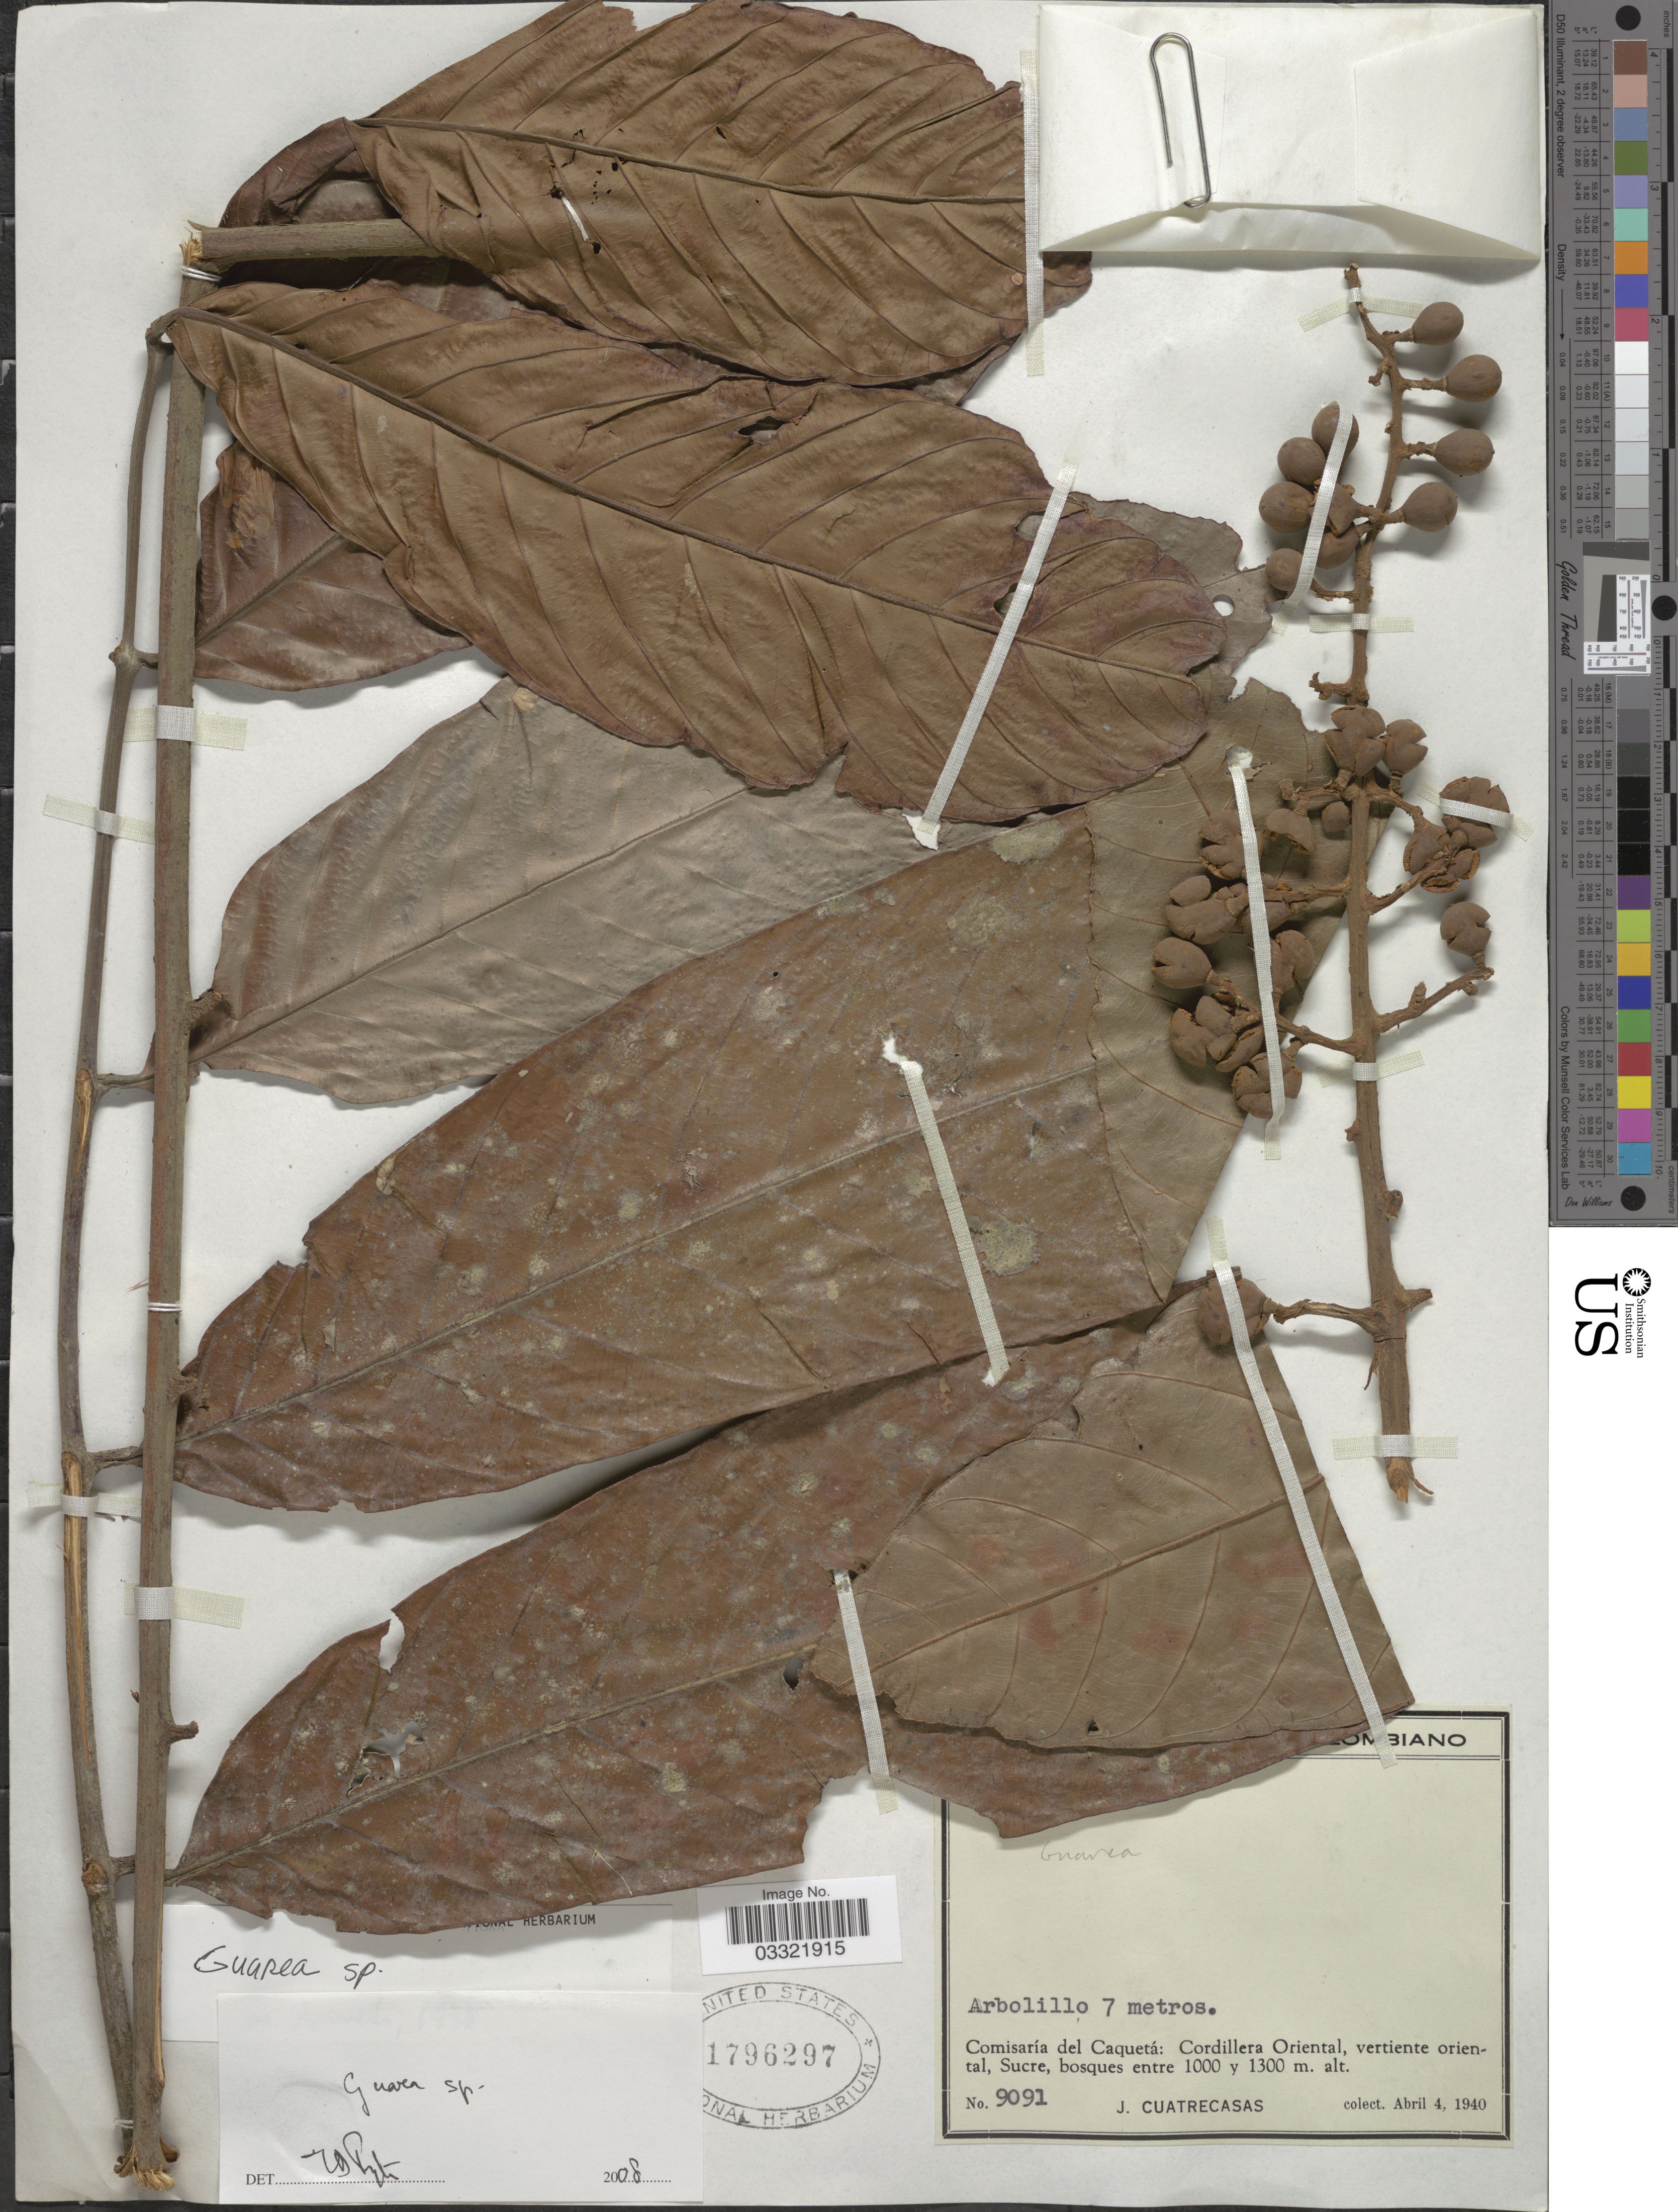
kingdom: Plantae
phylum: Tracheophyta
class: Magnoliopsida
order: Sapindales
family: Meliaceae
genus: Guarea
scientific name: Guarea sp.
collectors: J. Cuatrecasas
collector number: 9091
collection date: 1940-04-04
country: Colombia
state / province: Caquetá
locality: Comisaría del Caquetá: Cordillera Oriental, vertiente oriental, Sucre.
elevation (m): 1000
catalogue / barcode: US 1796297